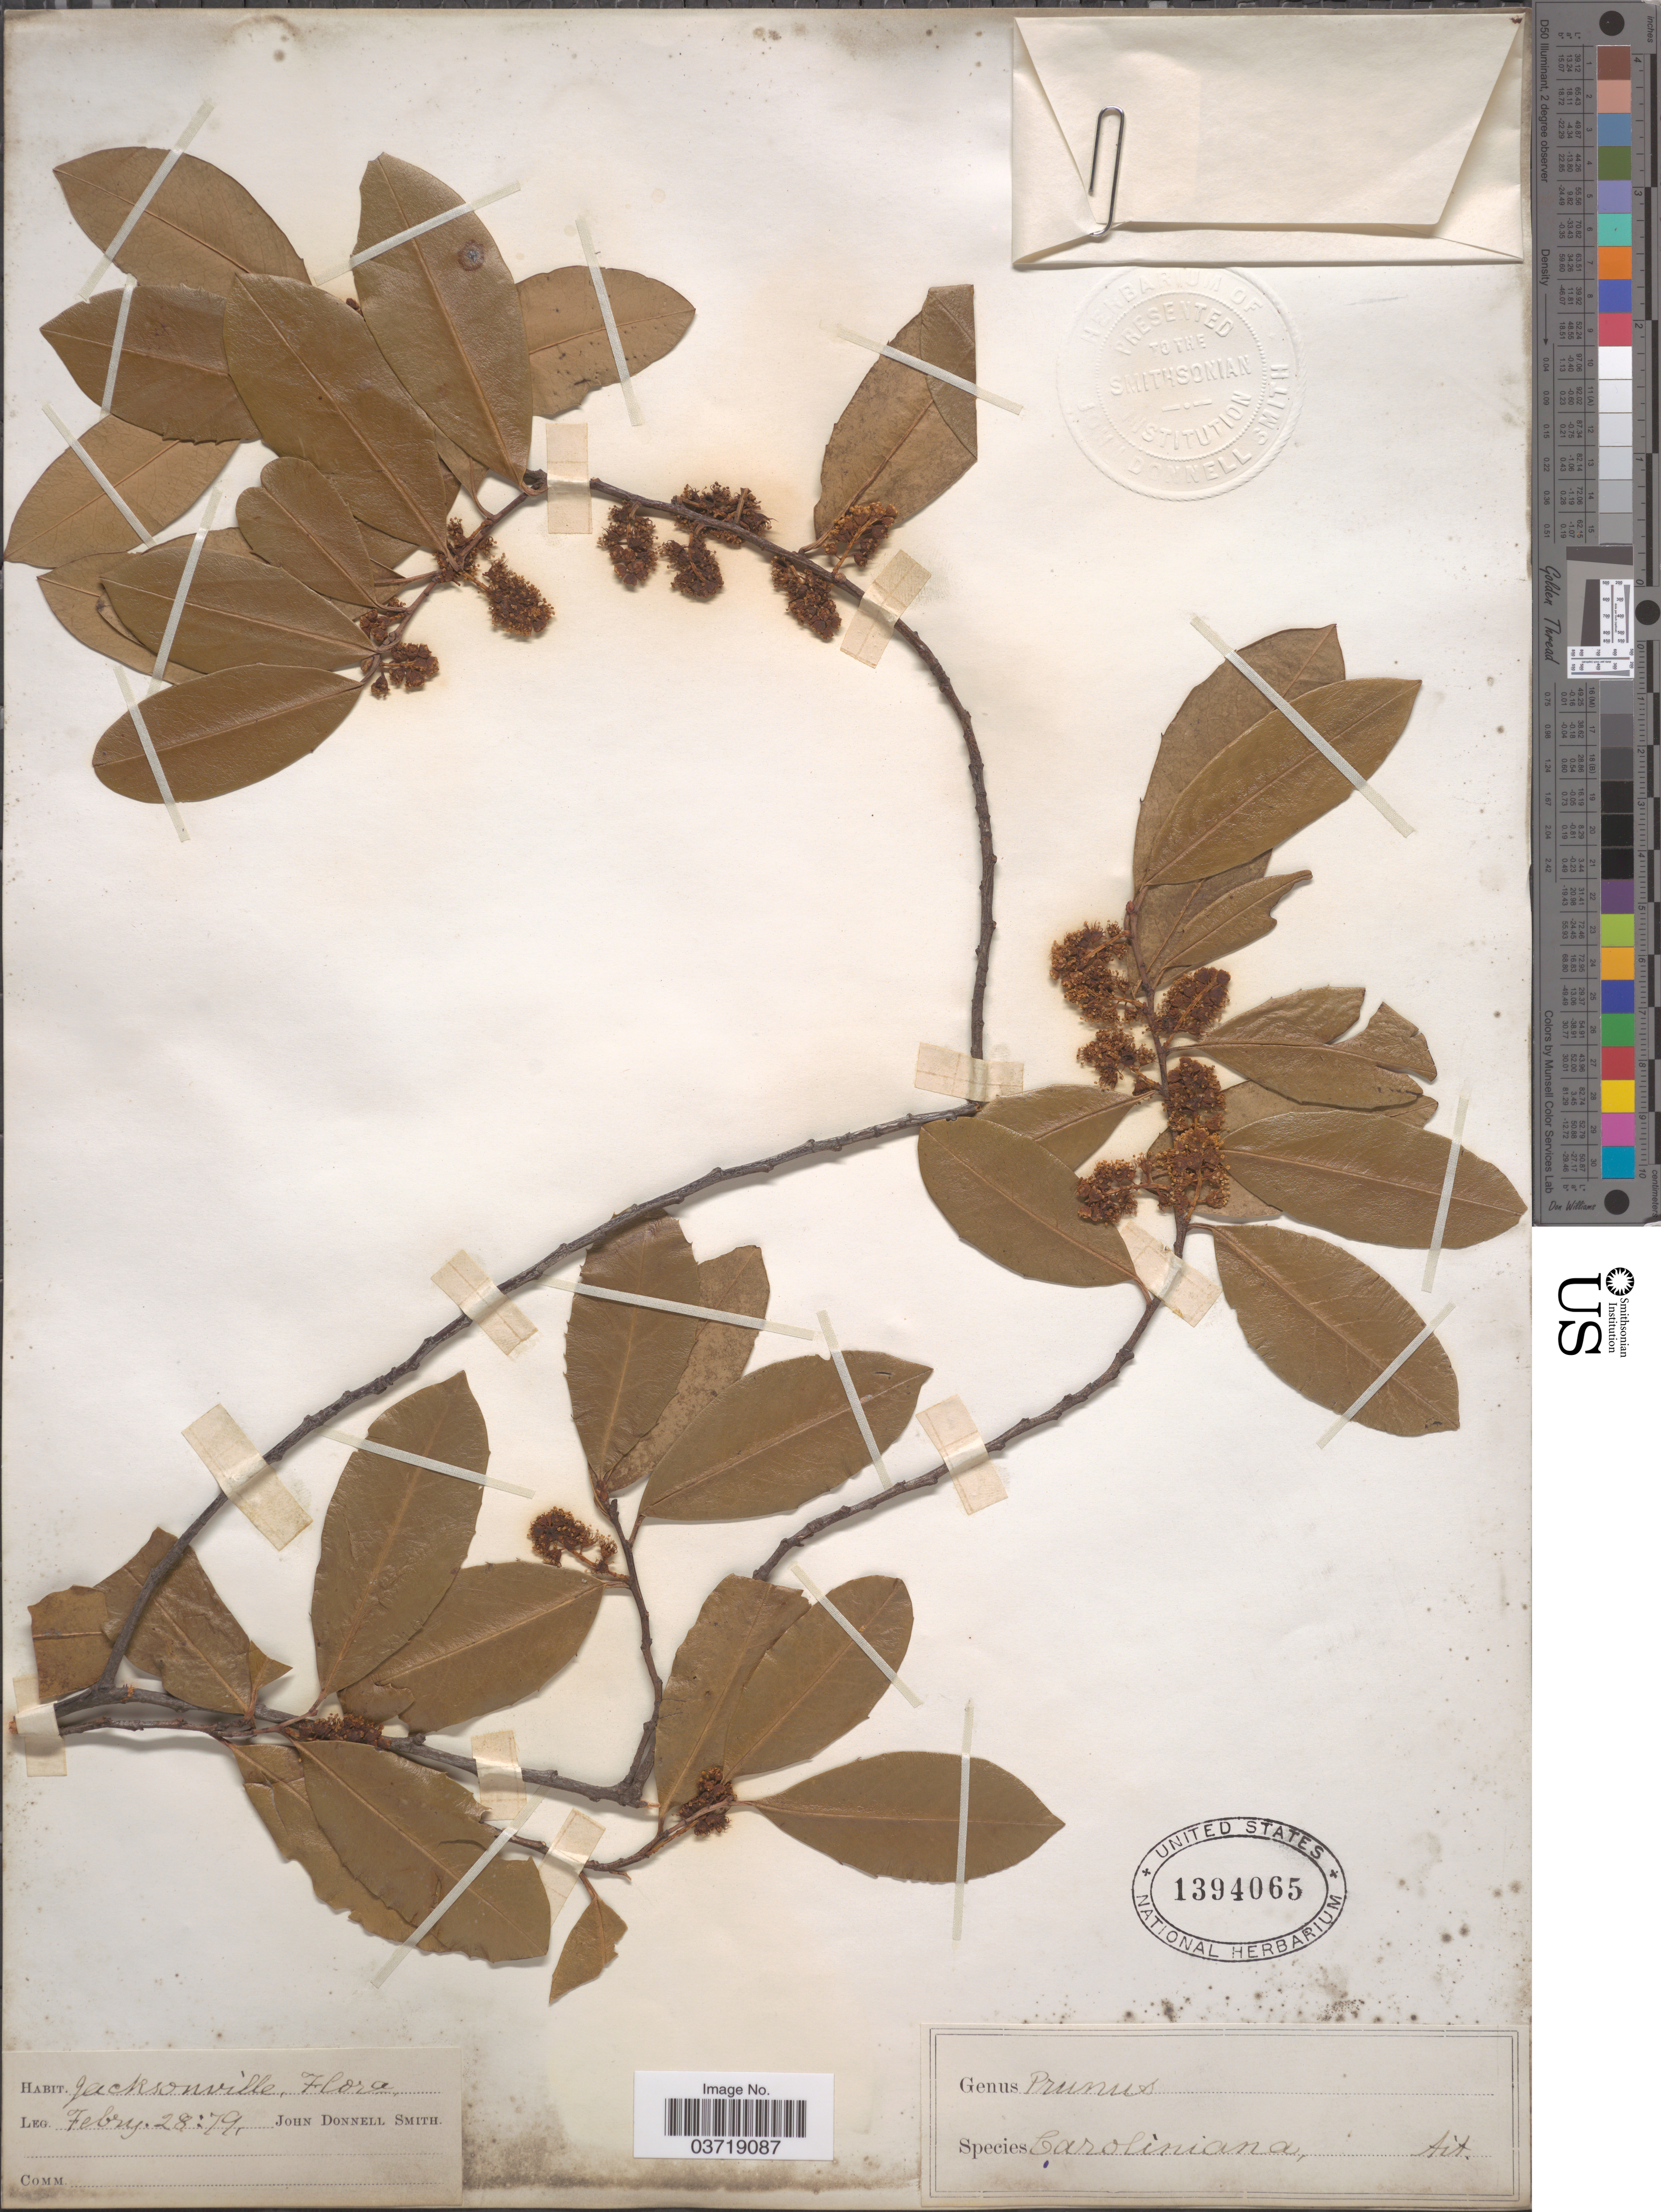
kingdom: Plantae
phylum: Tracheophyta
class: Magnoliopsida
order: Rosales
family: Rosaceae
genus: Prunus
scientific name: Prunus caroliniana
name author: (Mill.) Aiton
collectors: J. Donnell Smith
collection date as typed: Transcribed d/m/y: 28/2/79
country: United States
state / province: Florida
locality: Jacksonville.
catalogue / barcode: US 1394065